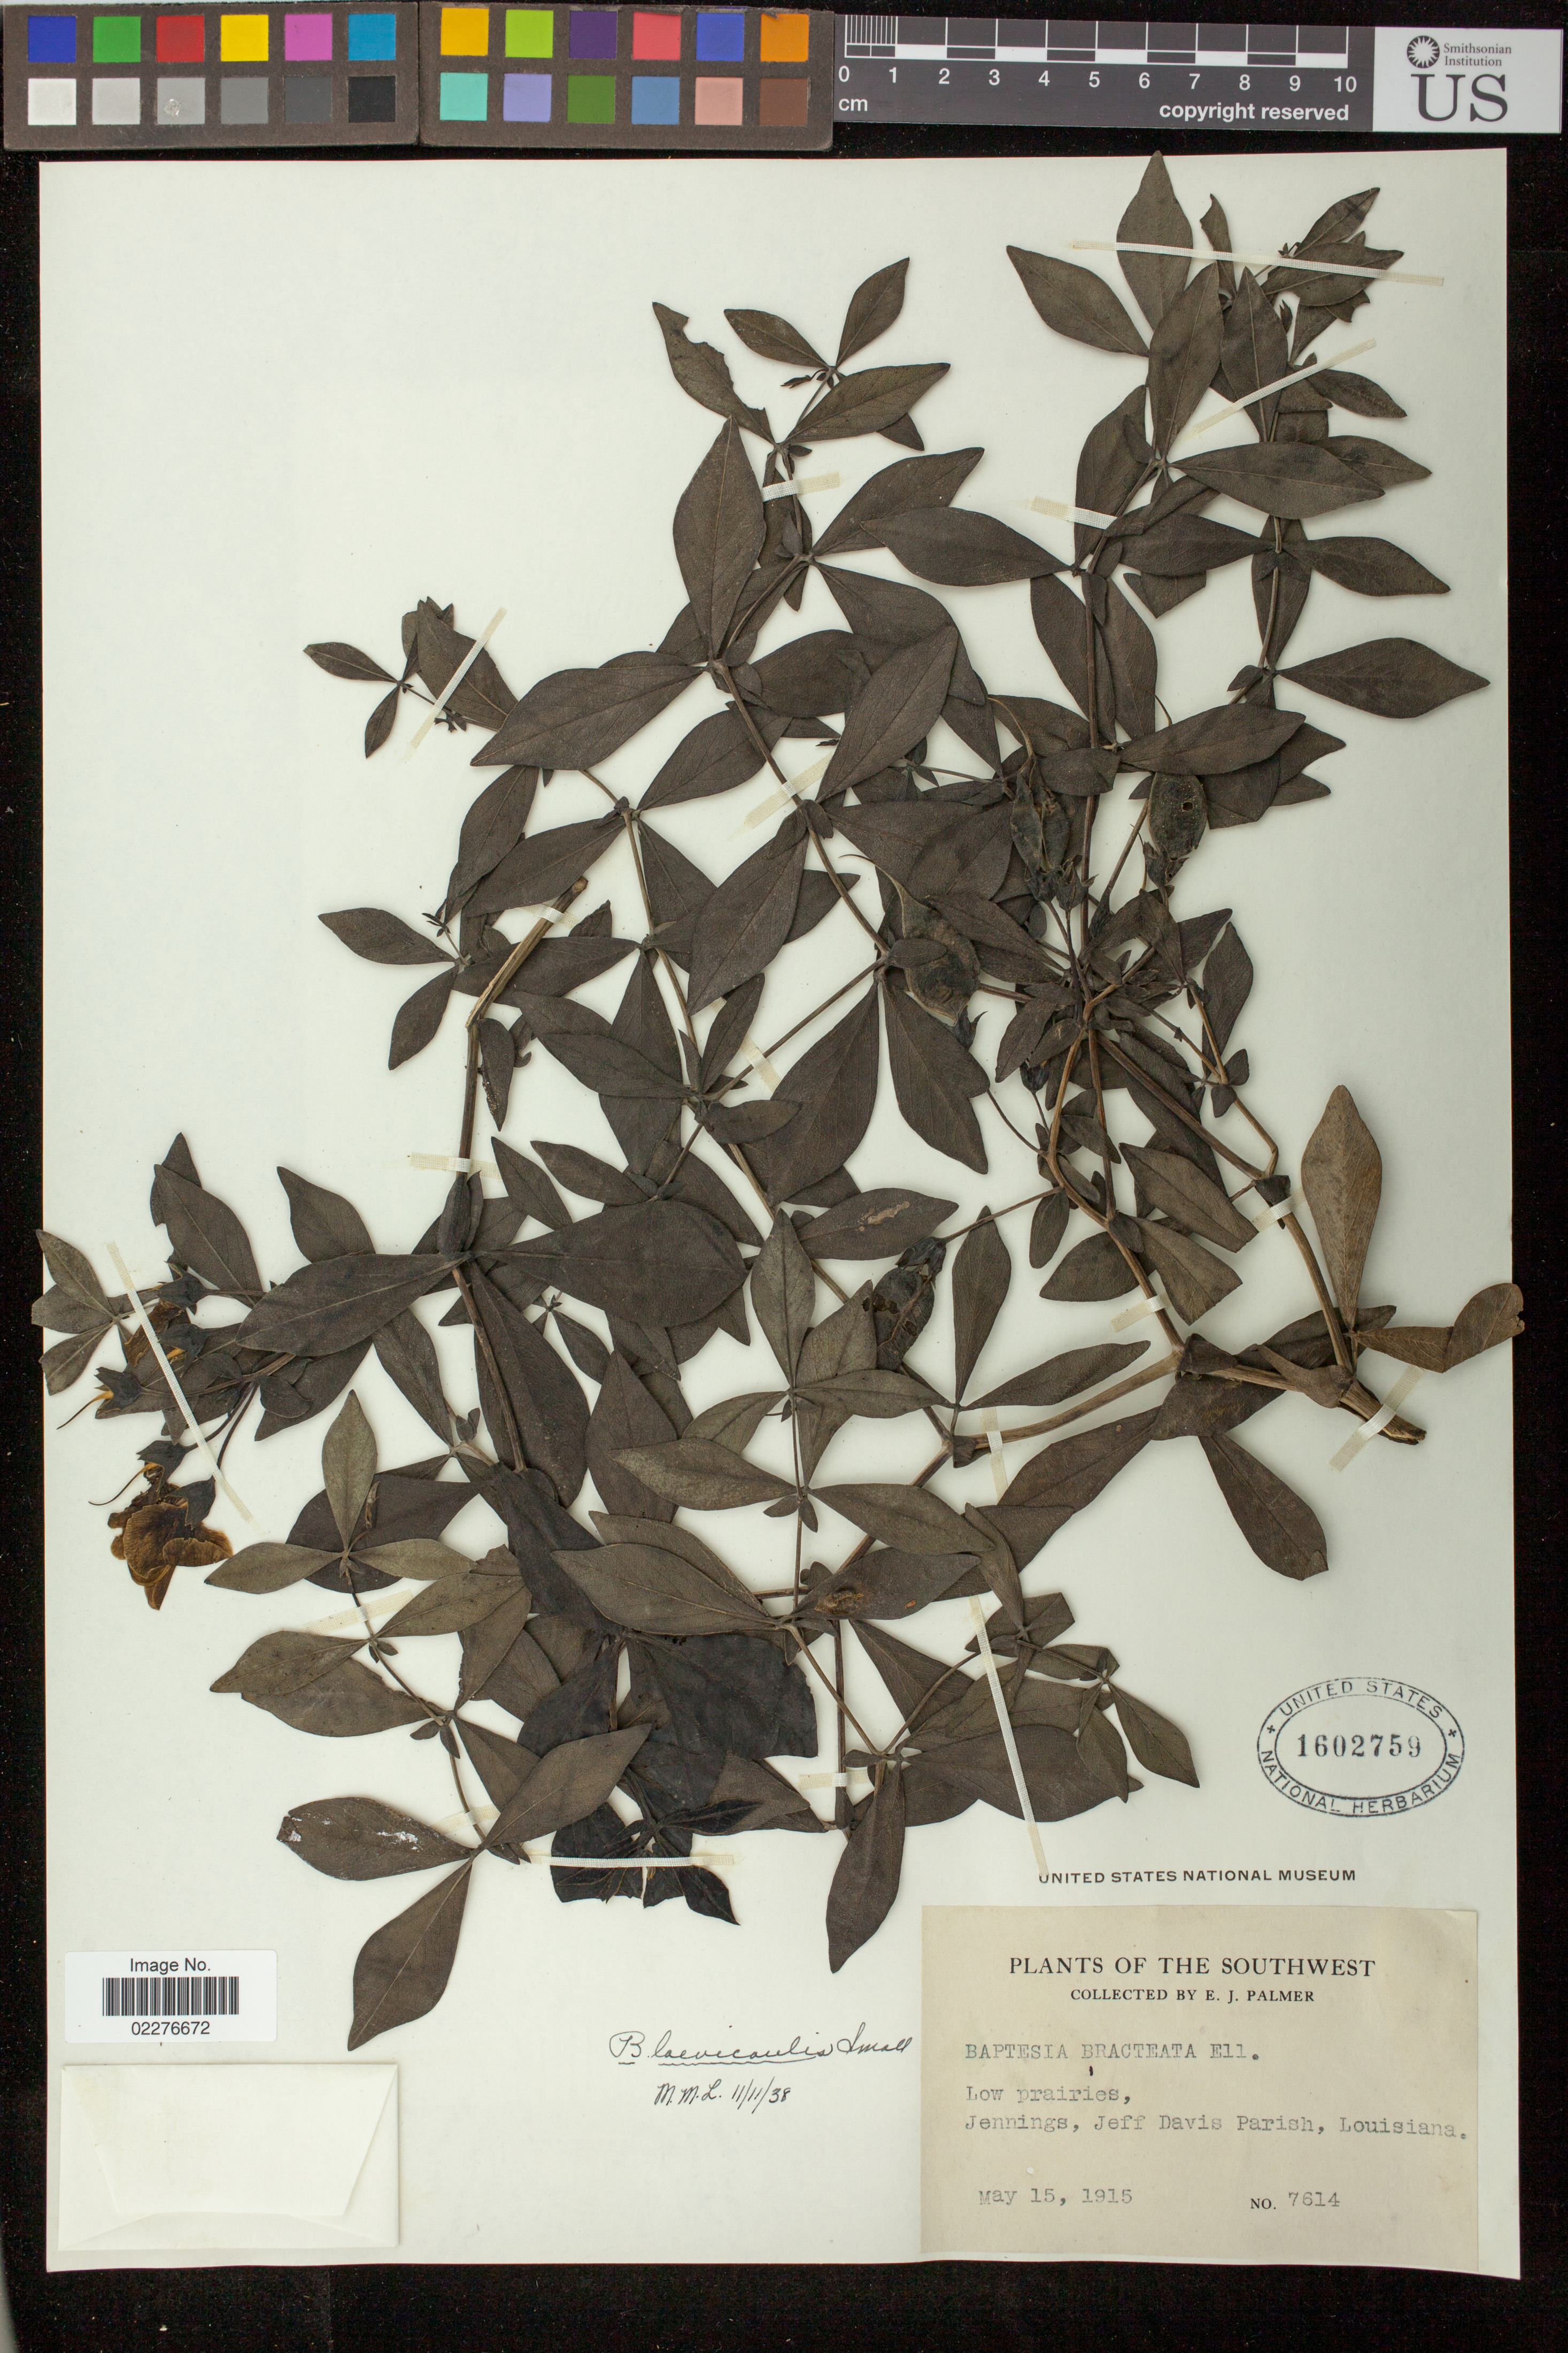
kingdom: Plantae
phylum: Tracheophyta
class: Magnoliopsida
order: Fabales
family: Fabaceae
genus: Baptisia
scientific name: Baptisia laevicaulis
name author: (Canby) Small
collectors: E. J. Palmer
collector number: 7614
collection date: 1915-05-15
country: United States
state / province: Louisiana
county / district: Jeff Davis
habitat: low prairies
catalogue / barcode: US 1602759